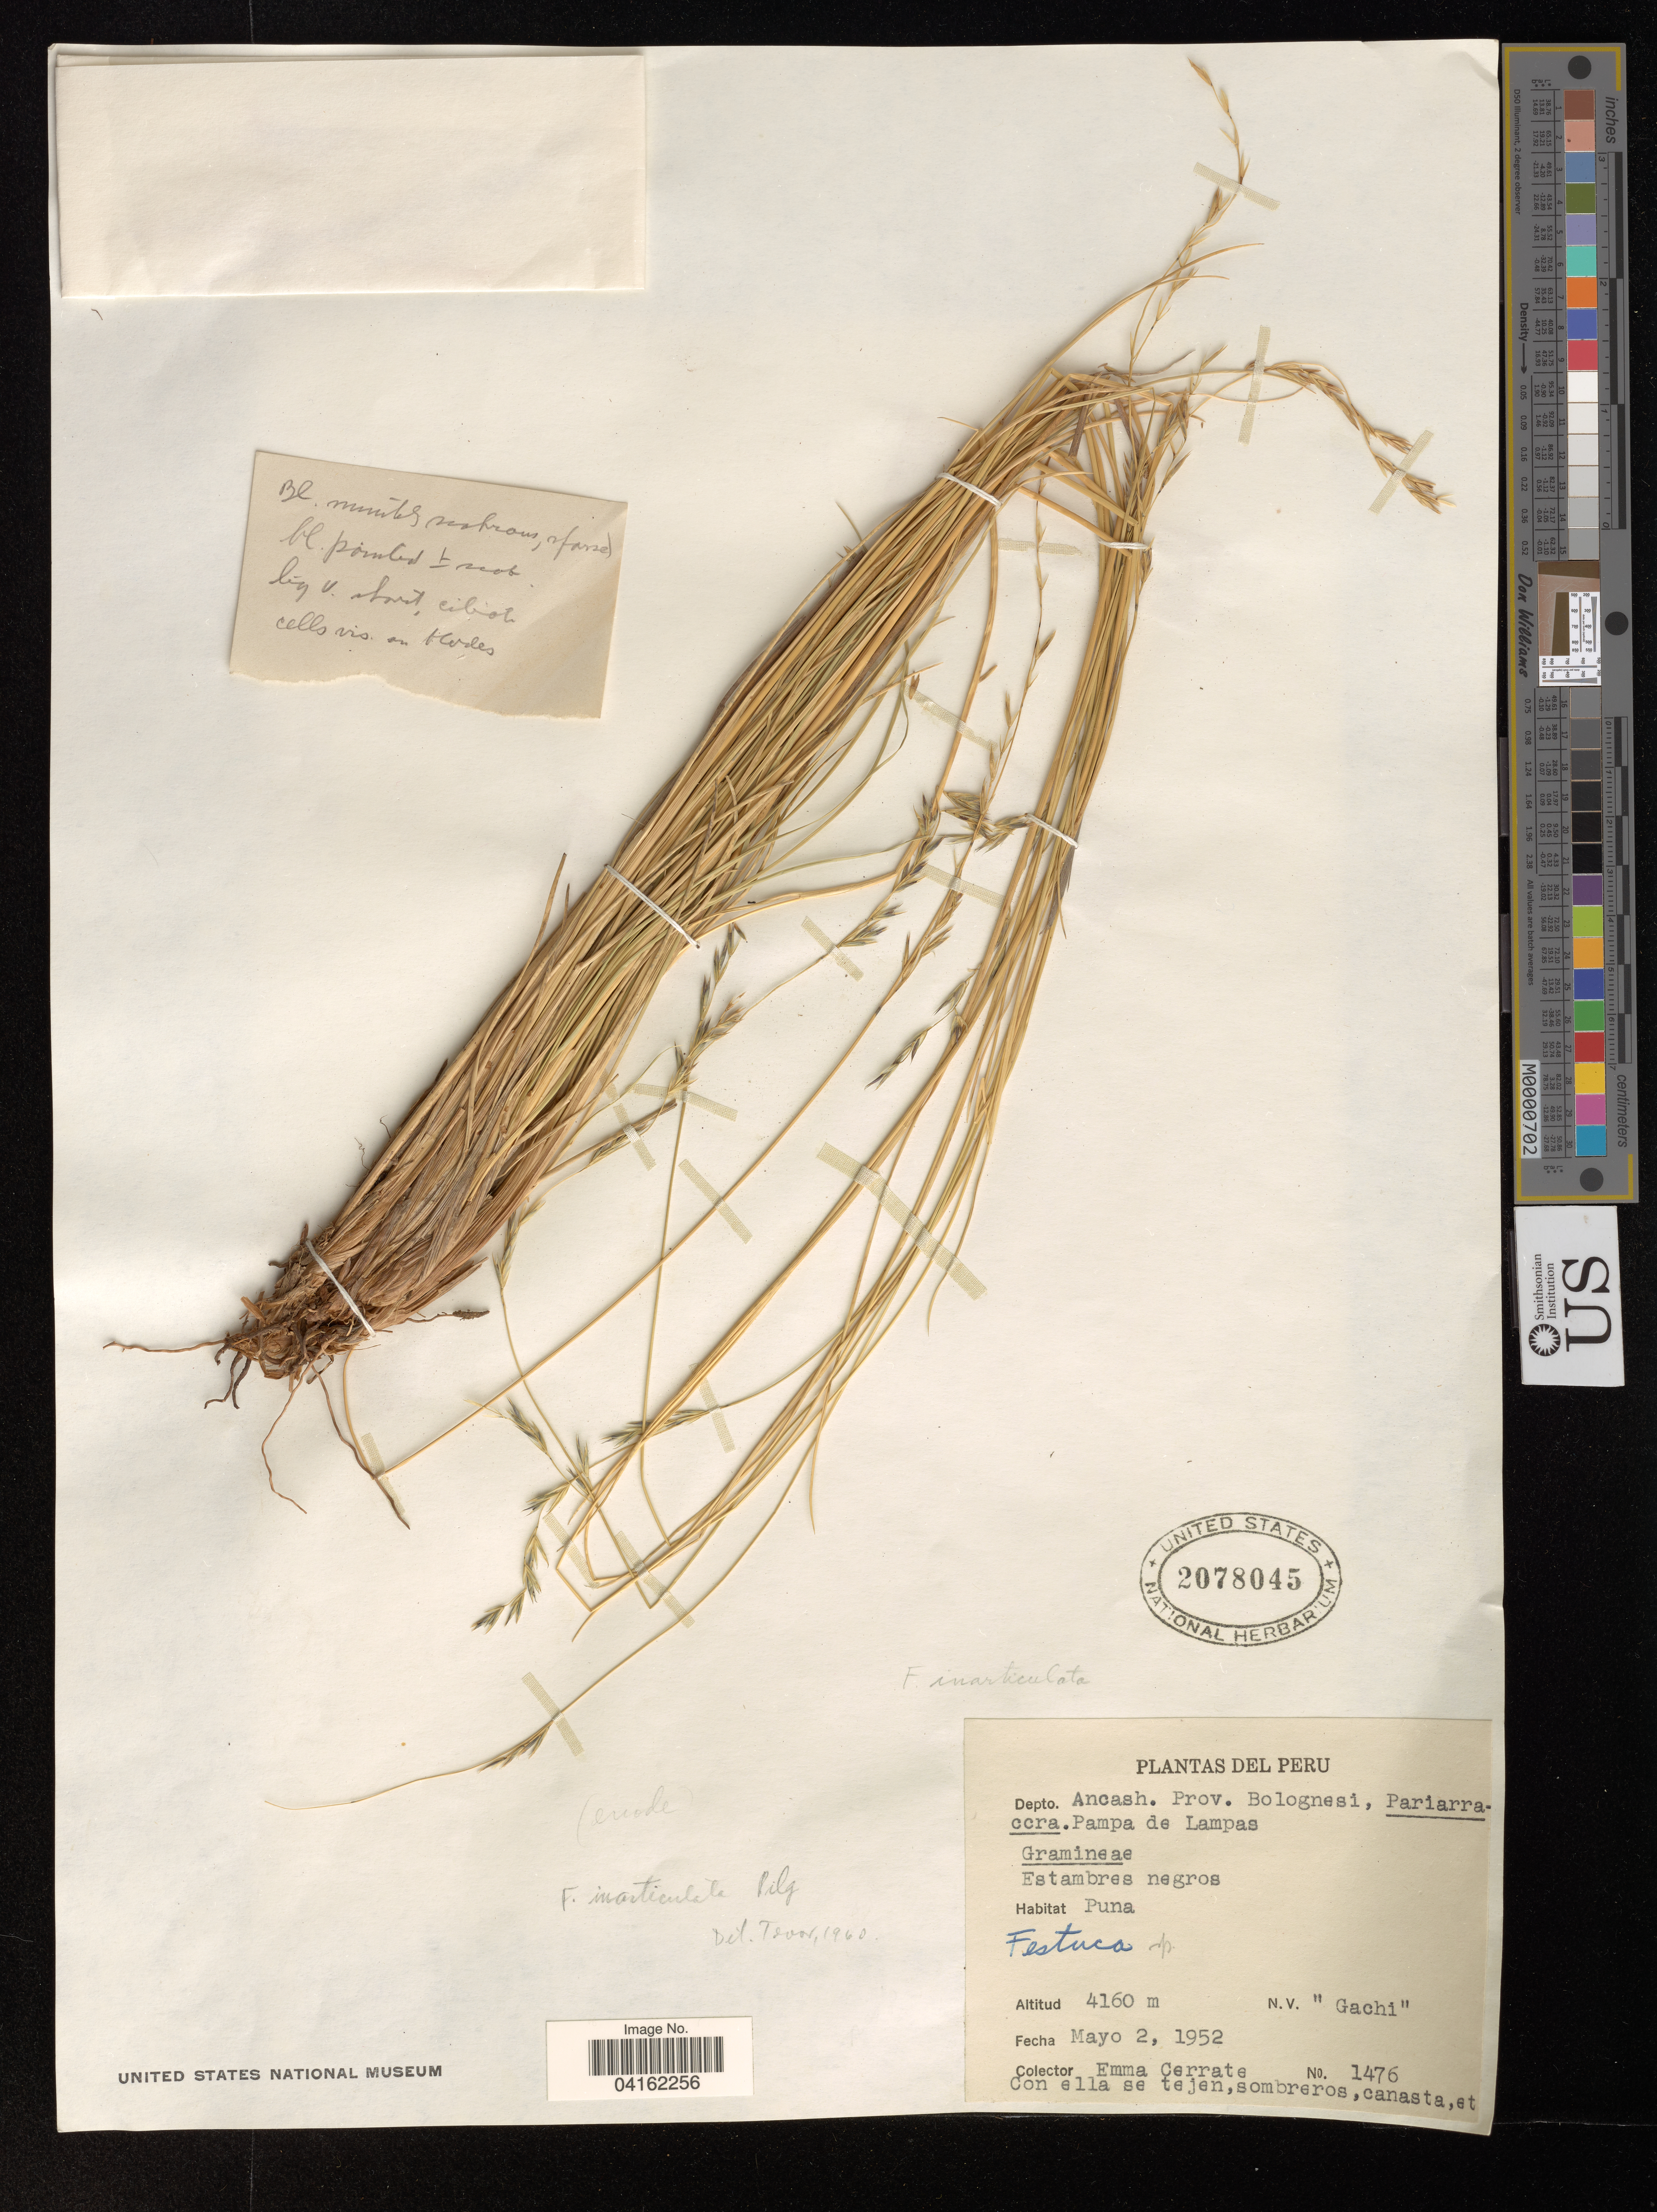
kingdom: Plantae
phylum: Tracheophyta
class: Liliopsida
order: Poales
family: Poaceae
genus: Festuca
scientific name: Festuca inarticulata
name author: Pilg.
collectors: E. Cerrate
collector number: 1476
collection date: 1952-05-02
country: Peru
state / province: Ancash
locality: Prov. Bolognesi, Pariarraccra. Pampa de Lampas.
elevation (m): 4160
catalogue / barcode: US 2078045